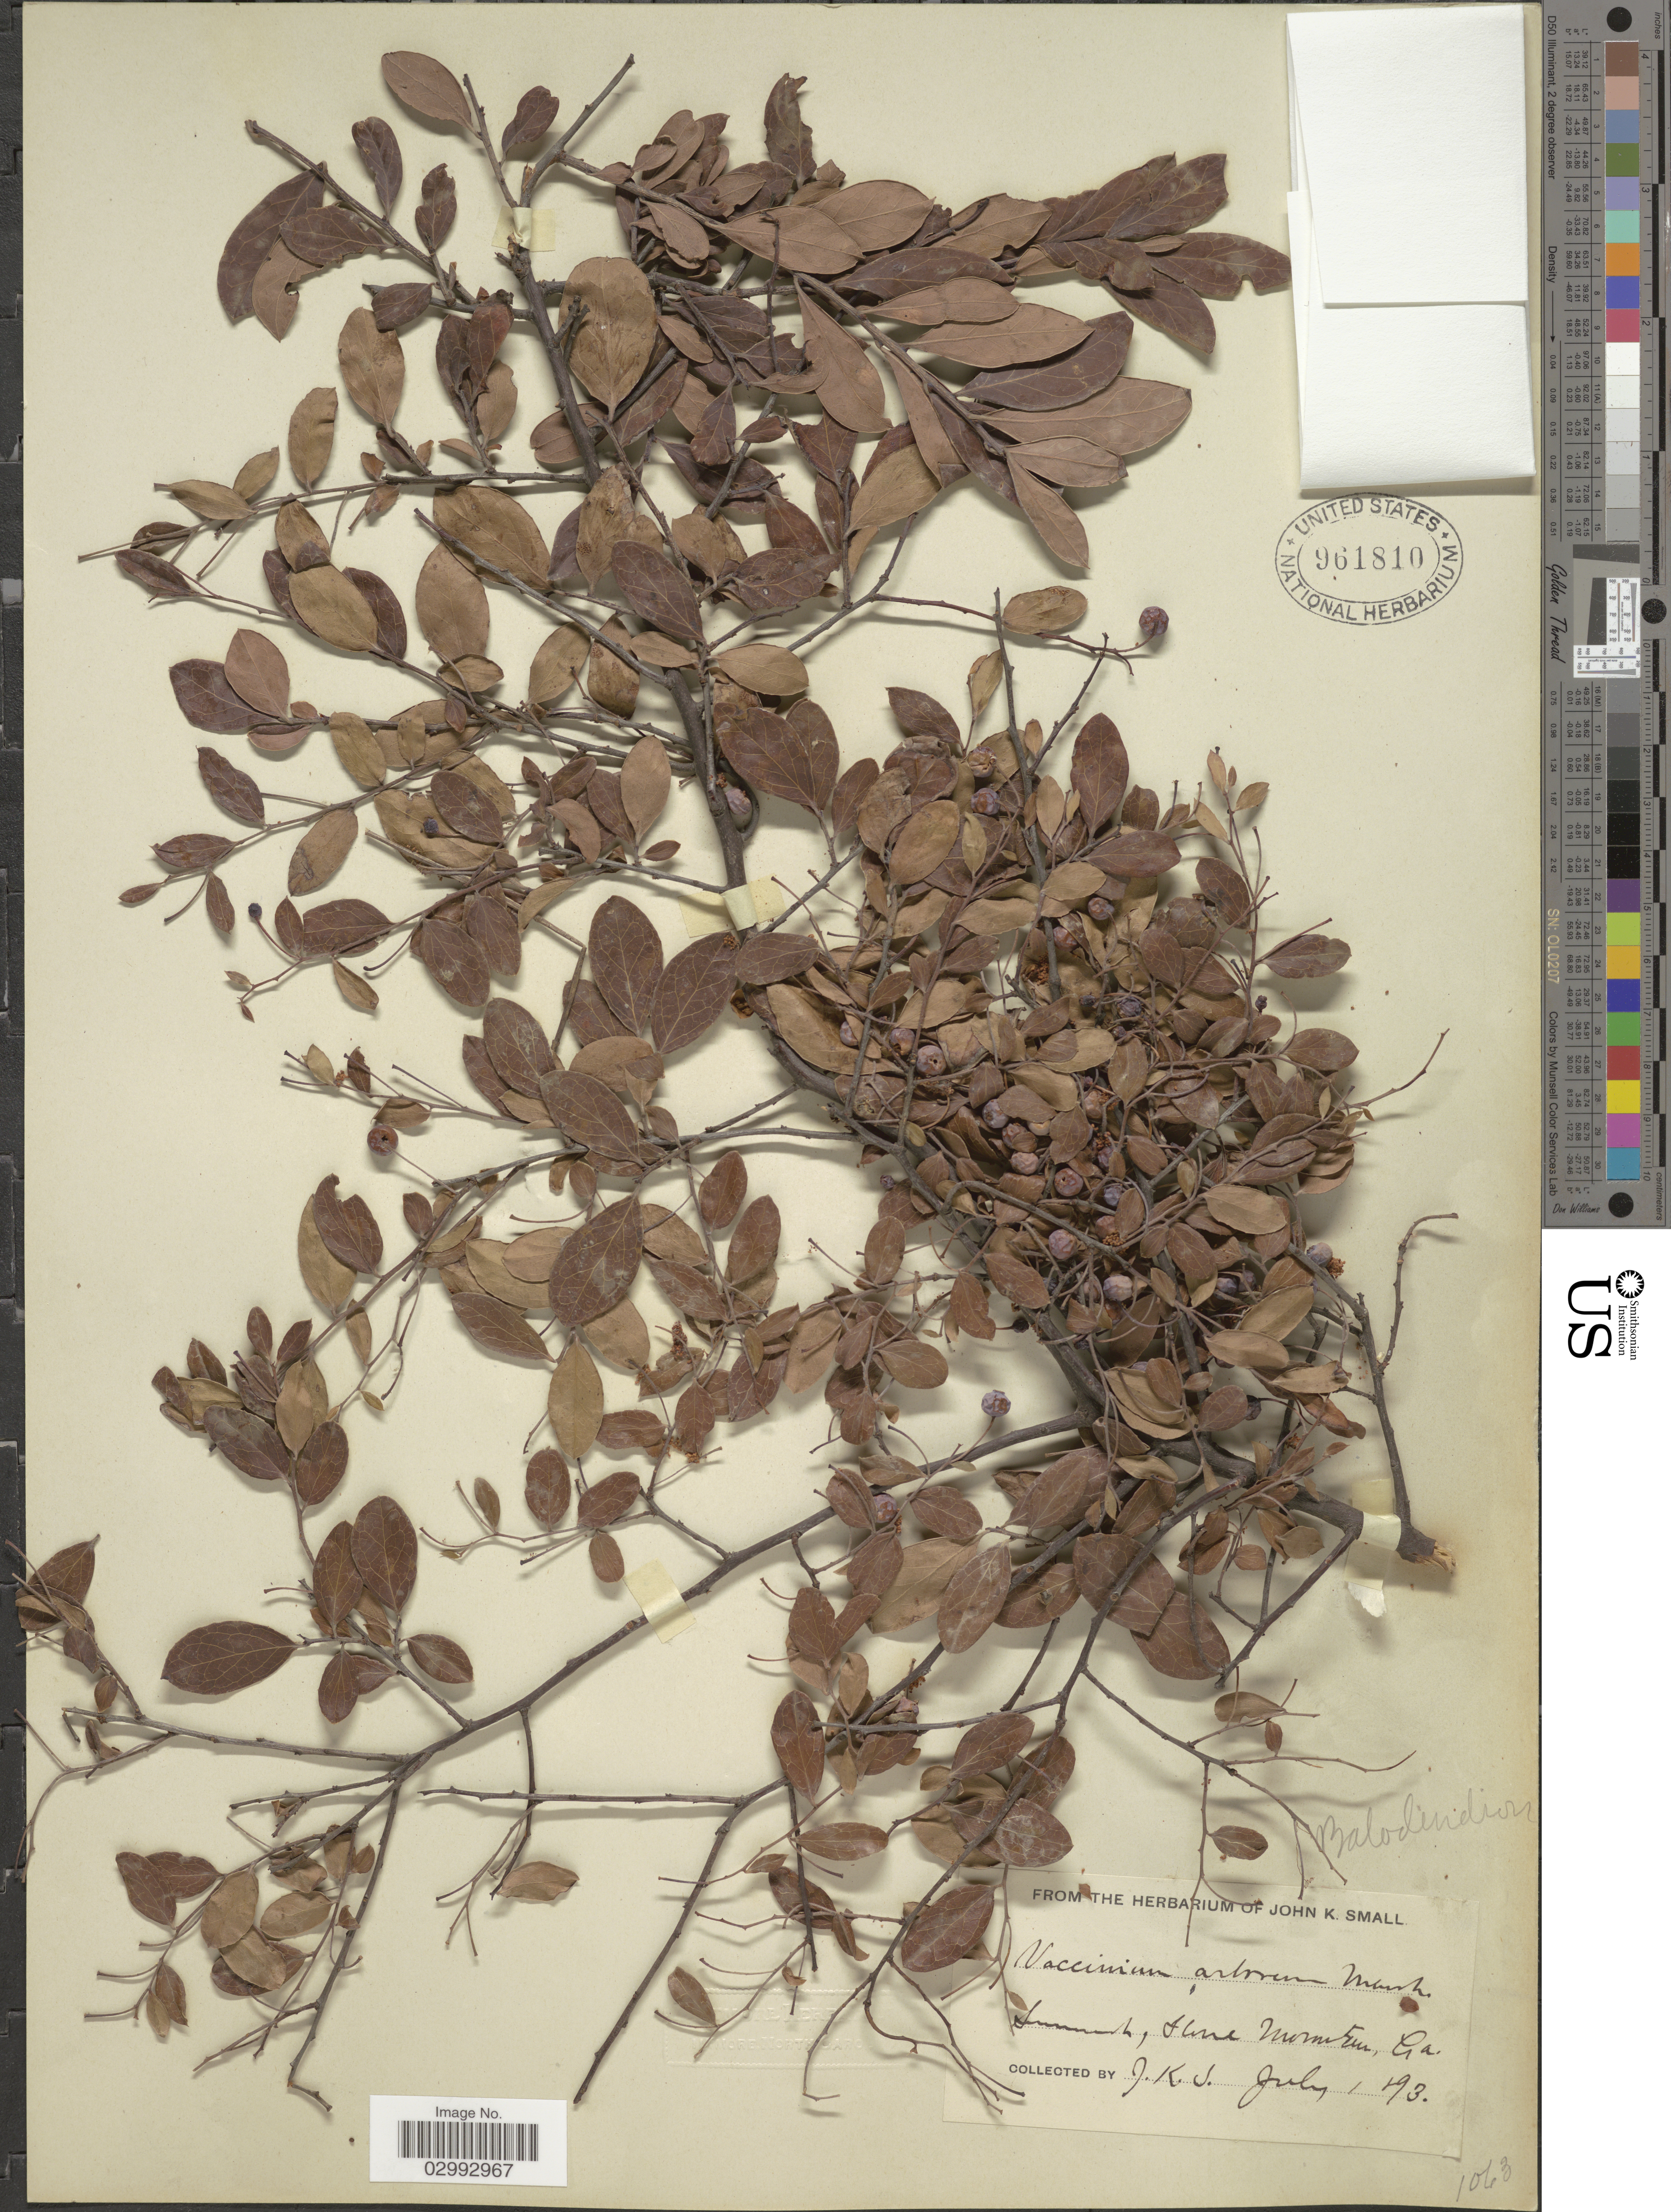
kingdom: Plantae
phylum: Tracheophyta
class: Magnoliopsida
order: Ericales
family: Ericaceae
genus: Batodendron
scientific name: Batodendron arboreum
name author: Nutt.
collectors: J. K. Small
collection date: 1993-07-01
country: United States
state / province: Georgia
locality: Stone Mountain.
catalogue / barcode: US 961810